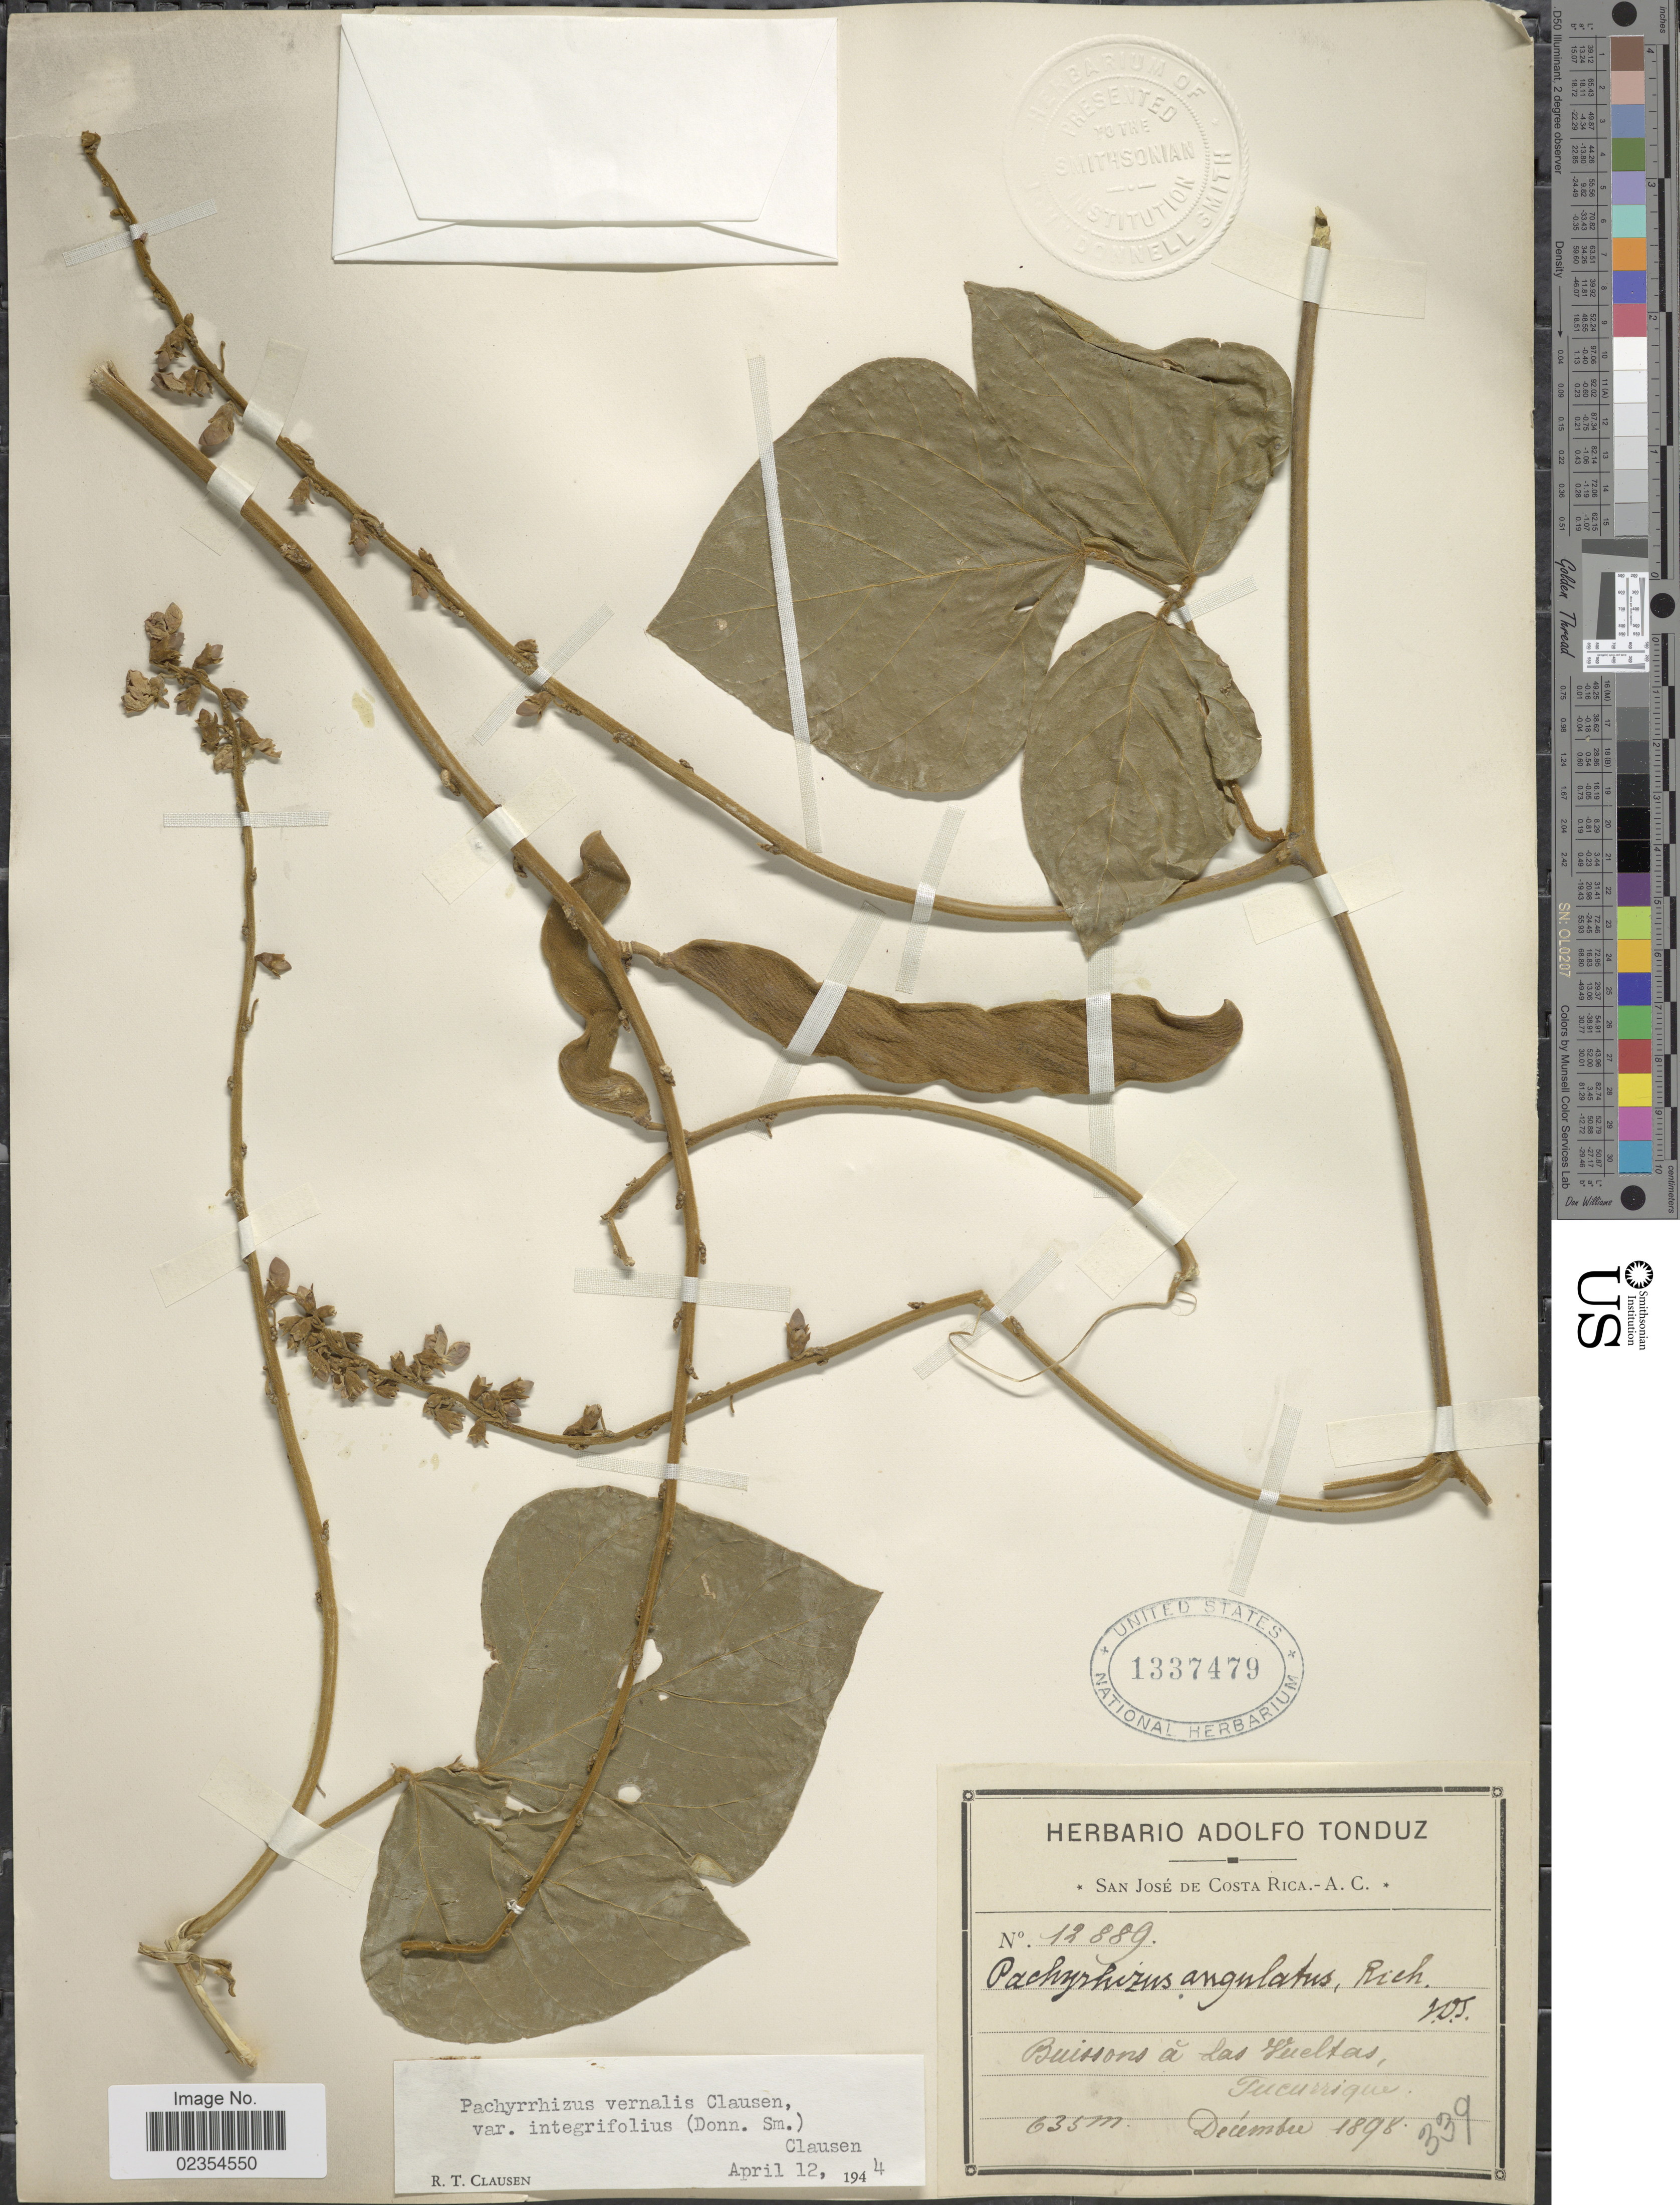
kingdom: Plantae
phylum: Tracheophyta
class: Magnoliopsida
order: Fabales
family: Fabaceae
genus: Pachyrhizus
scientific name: Pachyrhizus vernalis var. integrifolius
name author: (Donn. Sm.) R.T. Clausen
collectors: ex Herb. Adolfo Tonduz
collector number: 12889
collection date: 1898-12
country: Costa Rica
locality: Buissons a Las Vueltas, Tucurrique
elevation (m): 635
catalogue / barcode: US 1337479